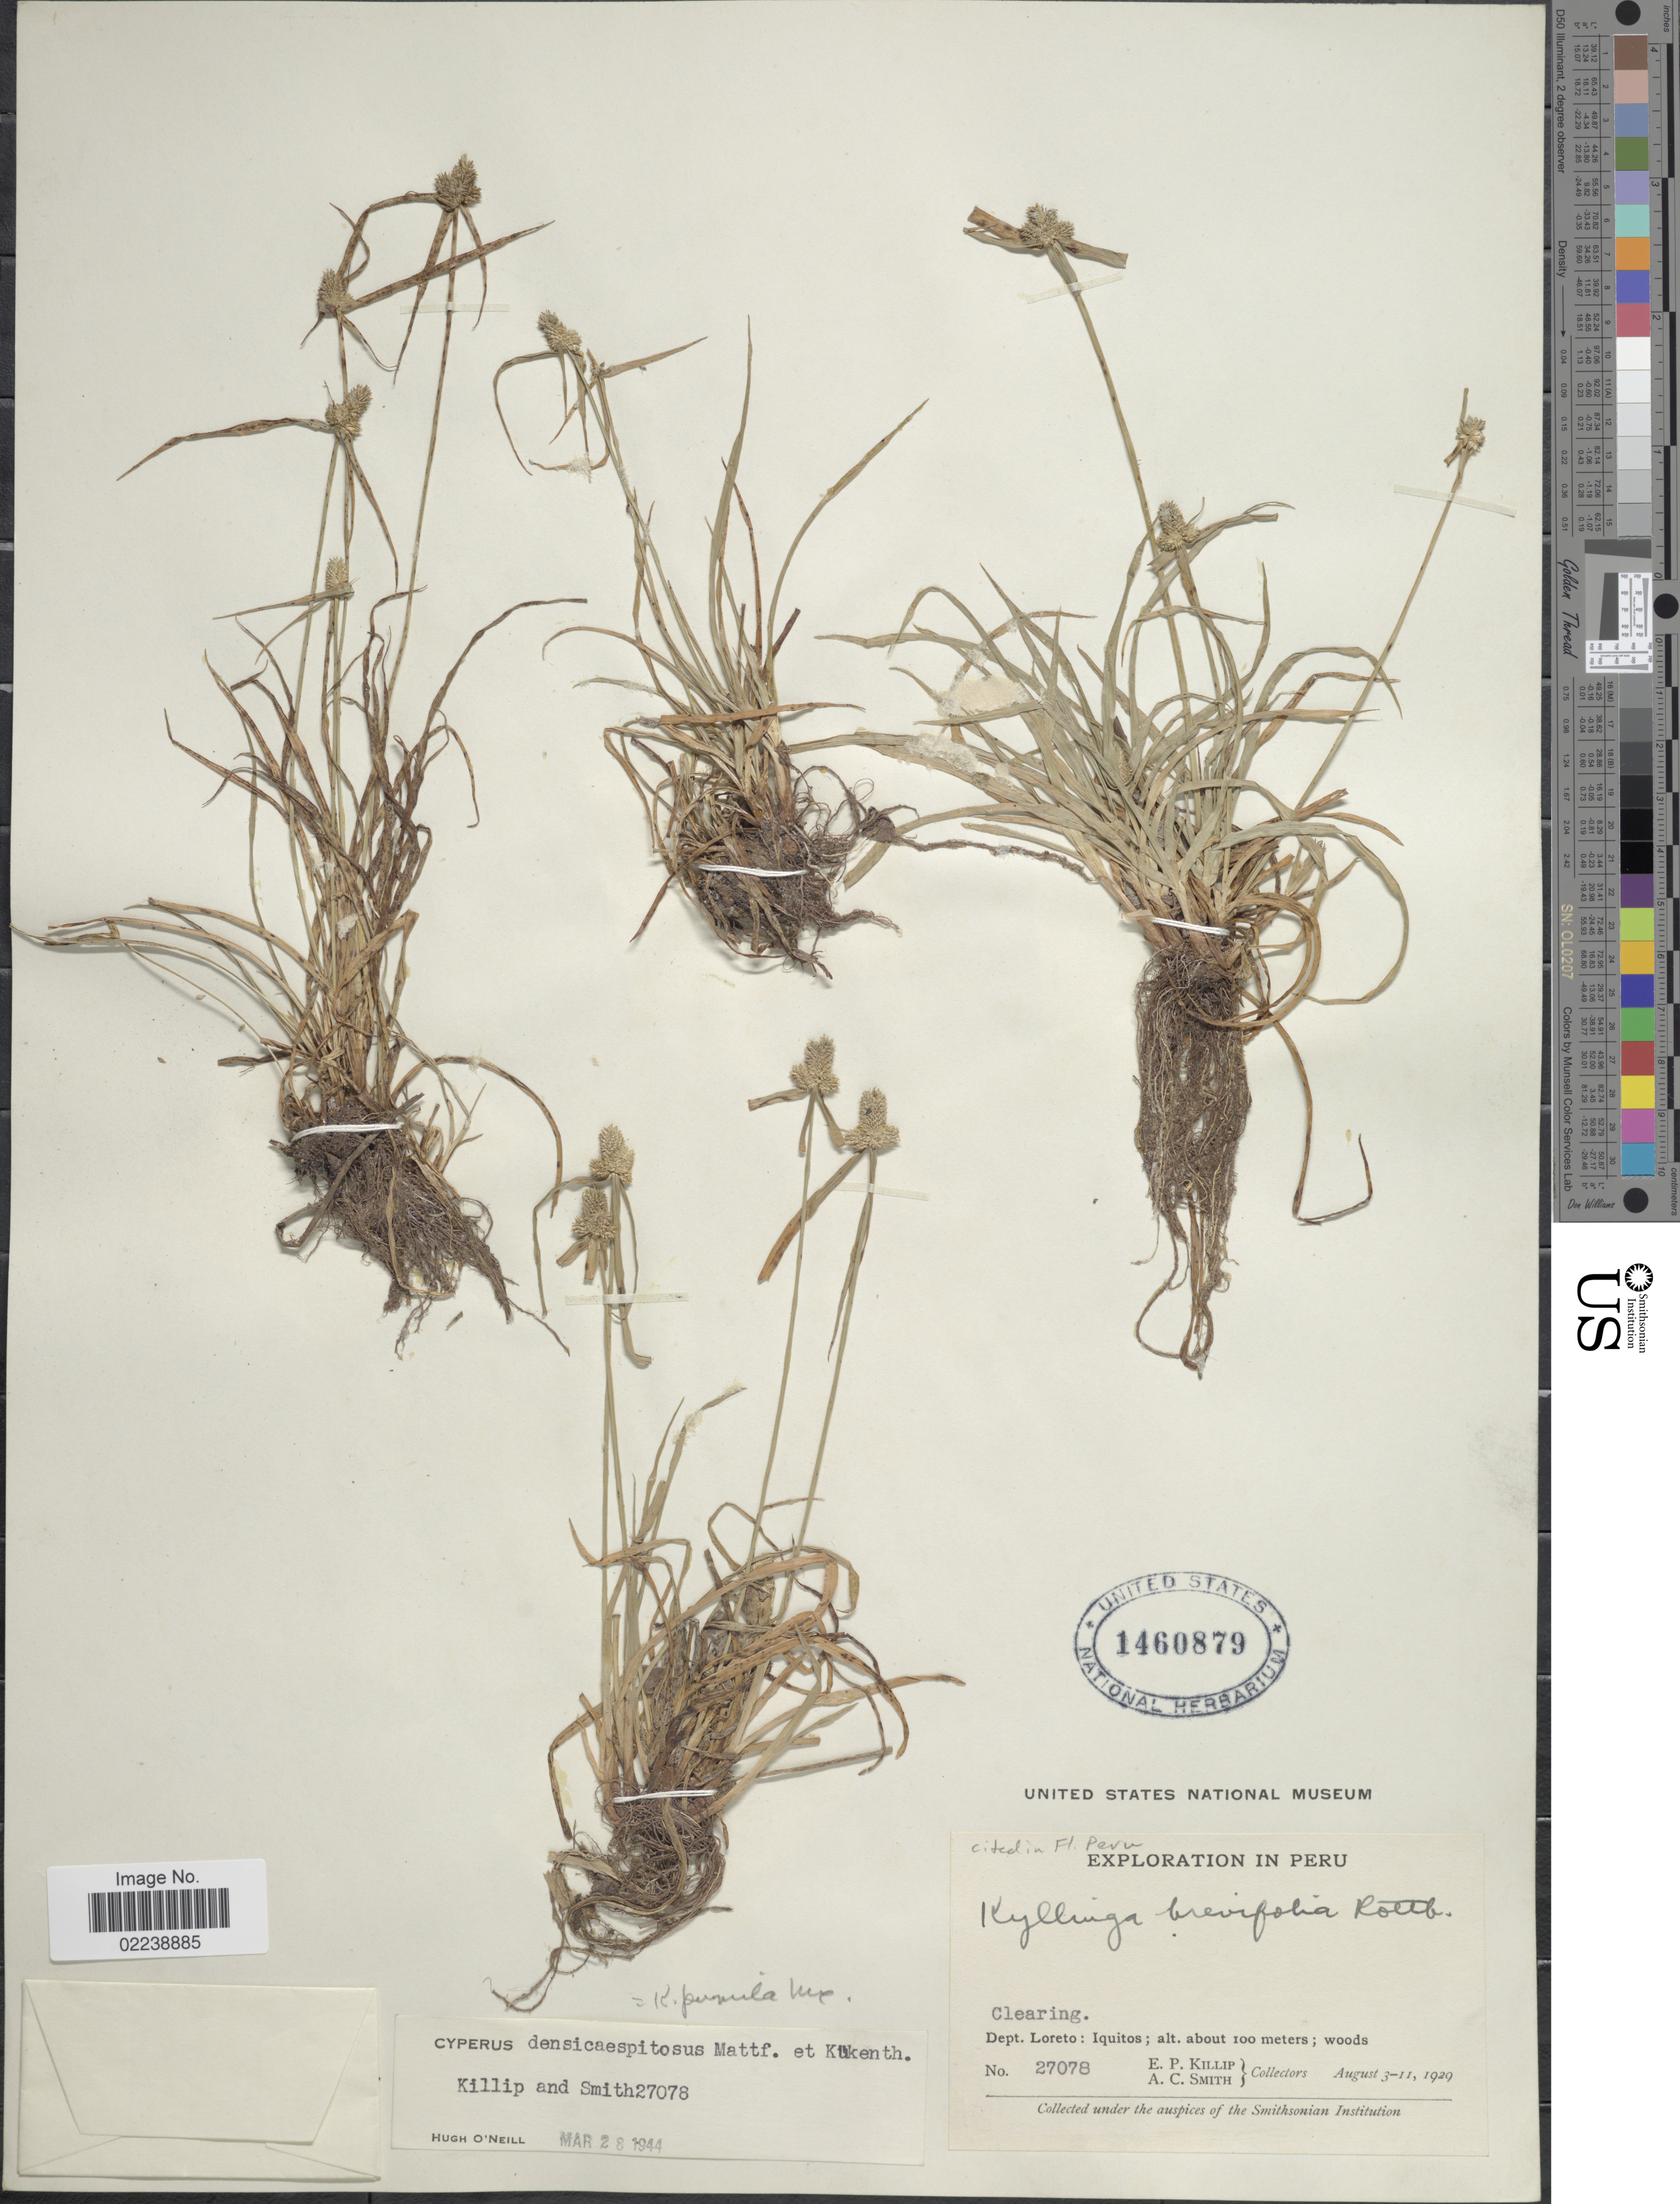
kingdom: Plantae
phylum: Tracheophyta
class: Liliopsida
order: Poales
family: Cyperaceae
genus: Cyperus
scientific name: Cyperus sesquiflorus subsp. sesquiflorus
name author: (Torr.) Mattf. & Kük.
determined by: Strong, M. T., (US), Smithsonian Institution - National Museum of Natural History (UNITED STATES)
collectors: E. P. Killip & A. C. Smith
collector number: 27078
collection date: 1929-08-03/1929-08-11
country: Peru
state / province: Loreto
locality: Iquitos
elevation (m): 100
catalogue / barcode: US 1460879